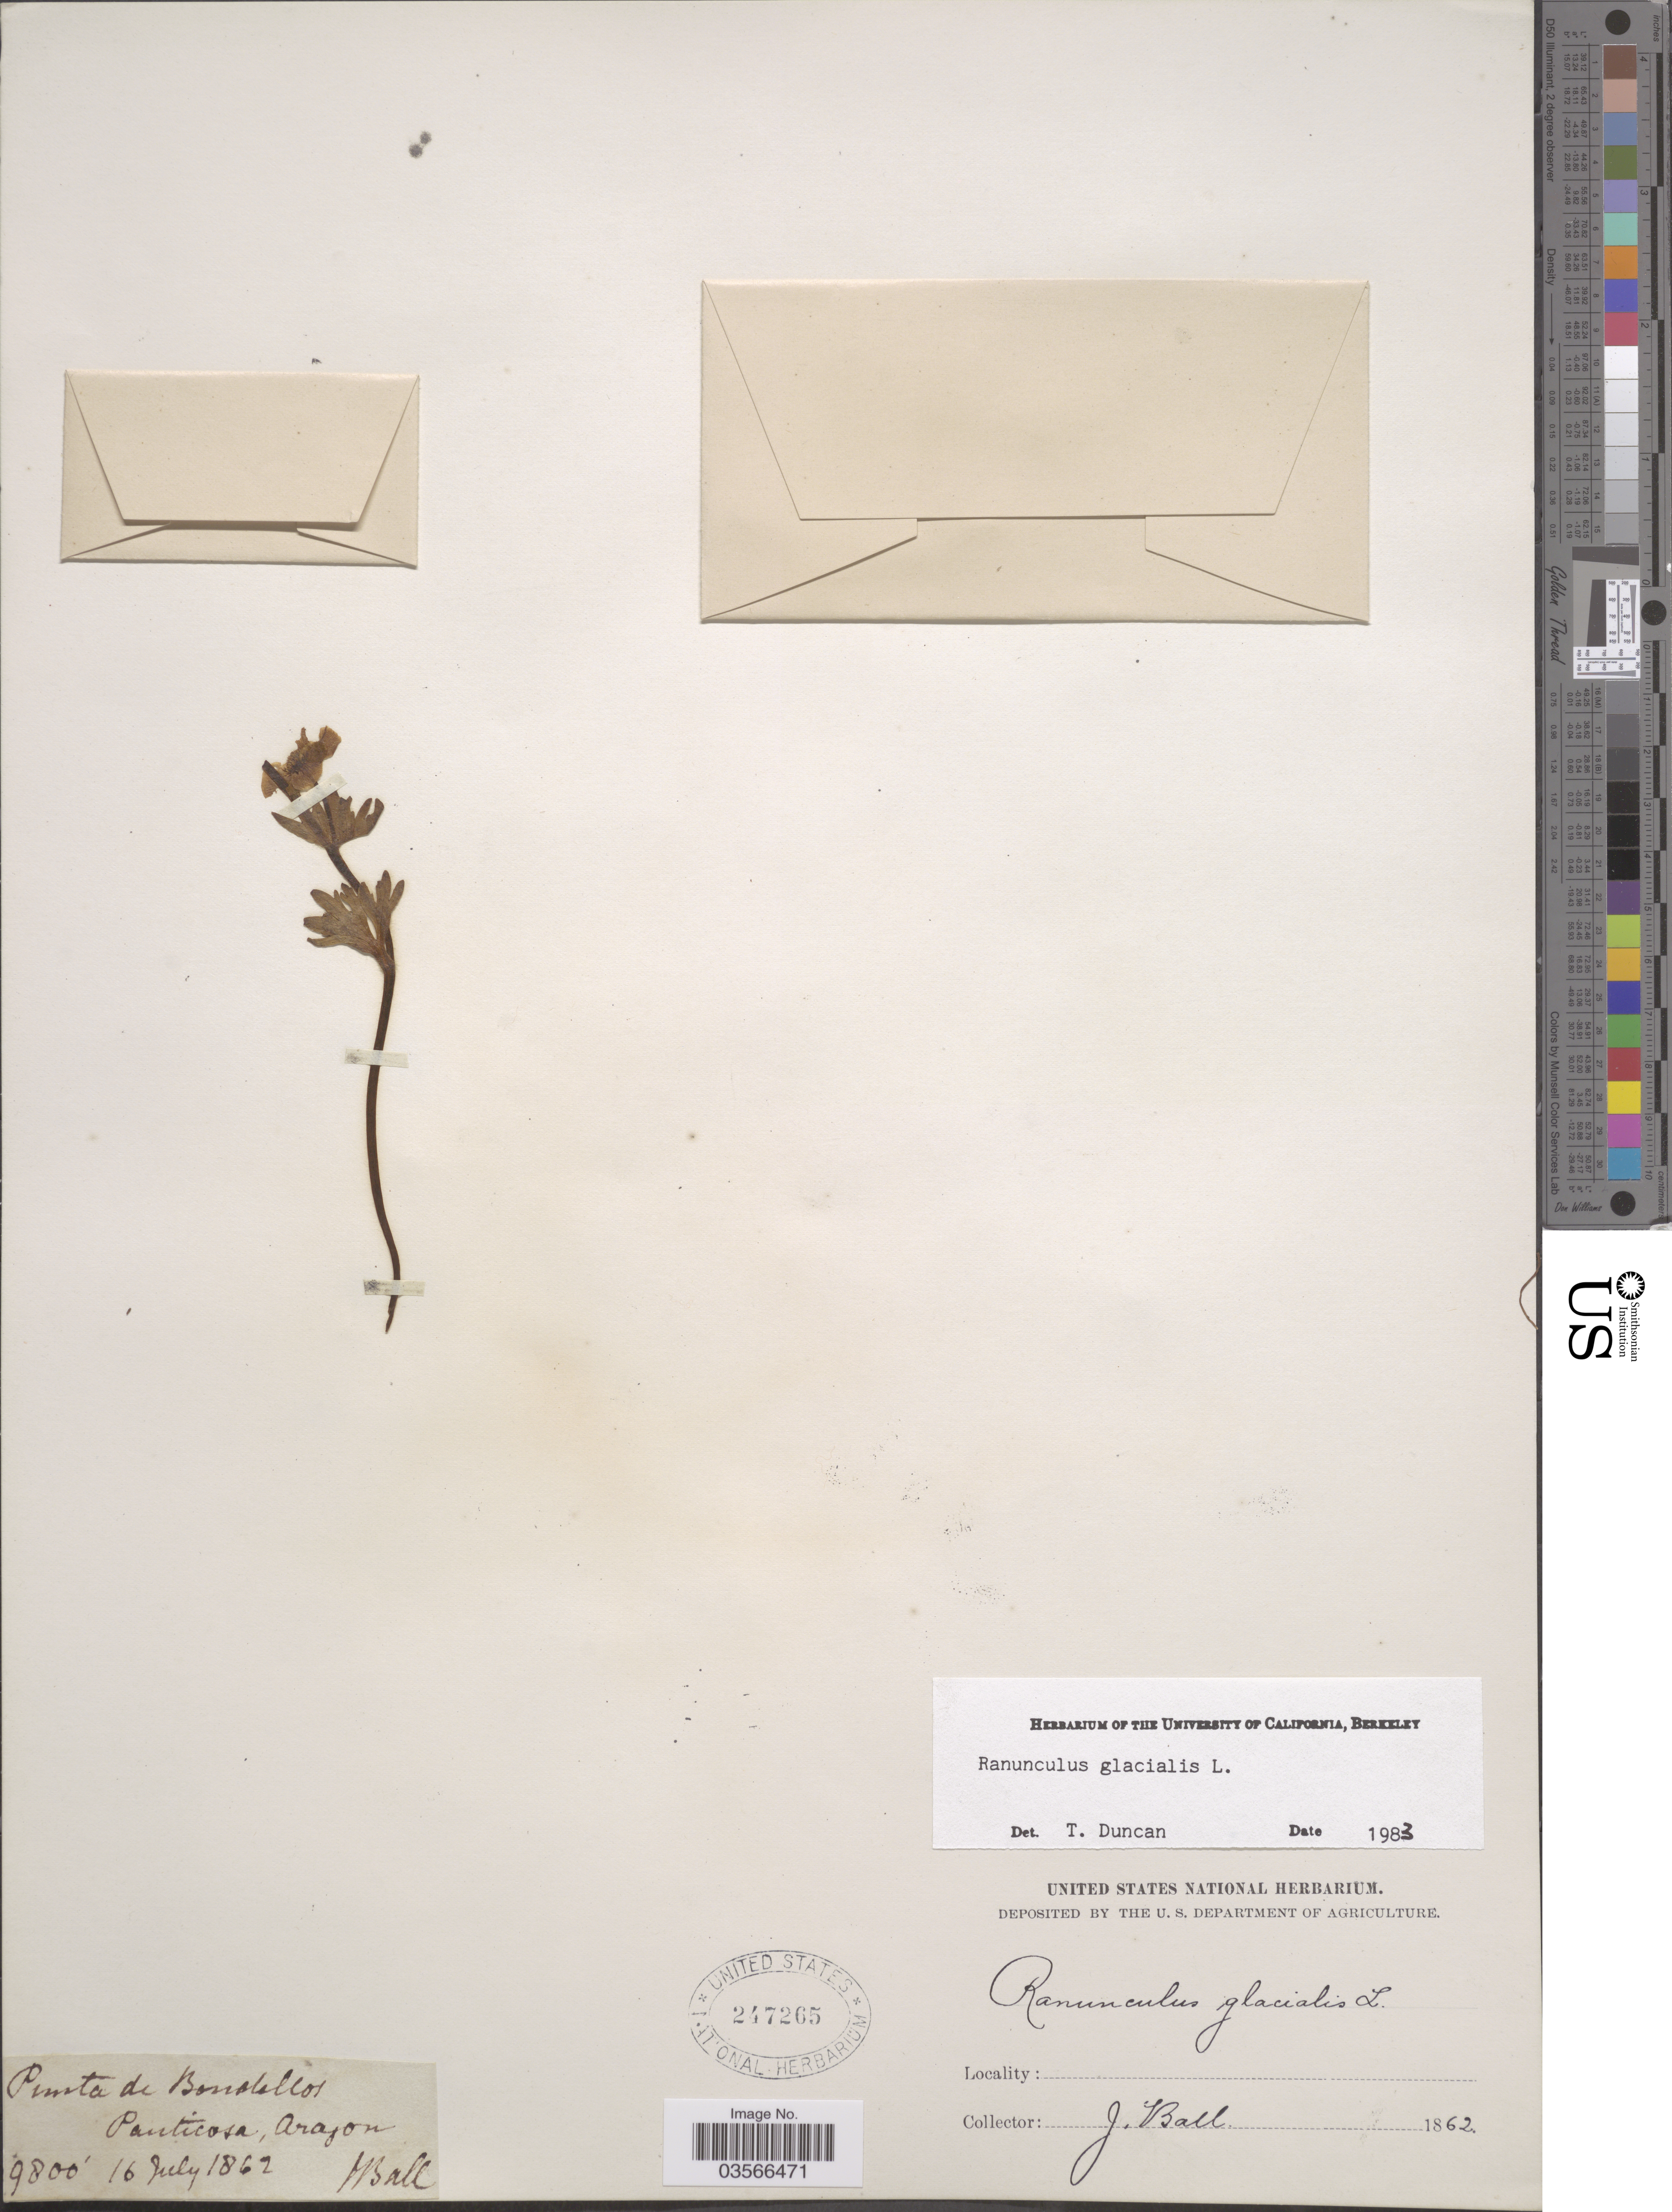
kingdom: Plantae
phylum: Tracheophyta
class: Magnoliopsida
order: Ranunculales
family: Ranunculaceae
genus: Ranunculus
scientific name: Ranunculus glacialis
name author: L.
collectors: J. Ball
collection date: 1862-07-16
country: Spain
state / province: Aragón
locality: Punta de Bondellos, Panticosa, Aragon.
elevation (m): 2987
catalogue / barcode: US 247265